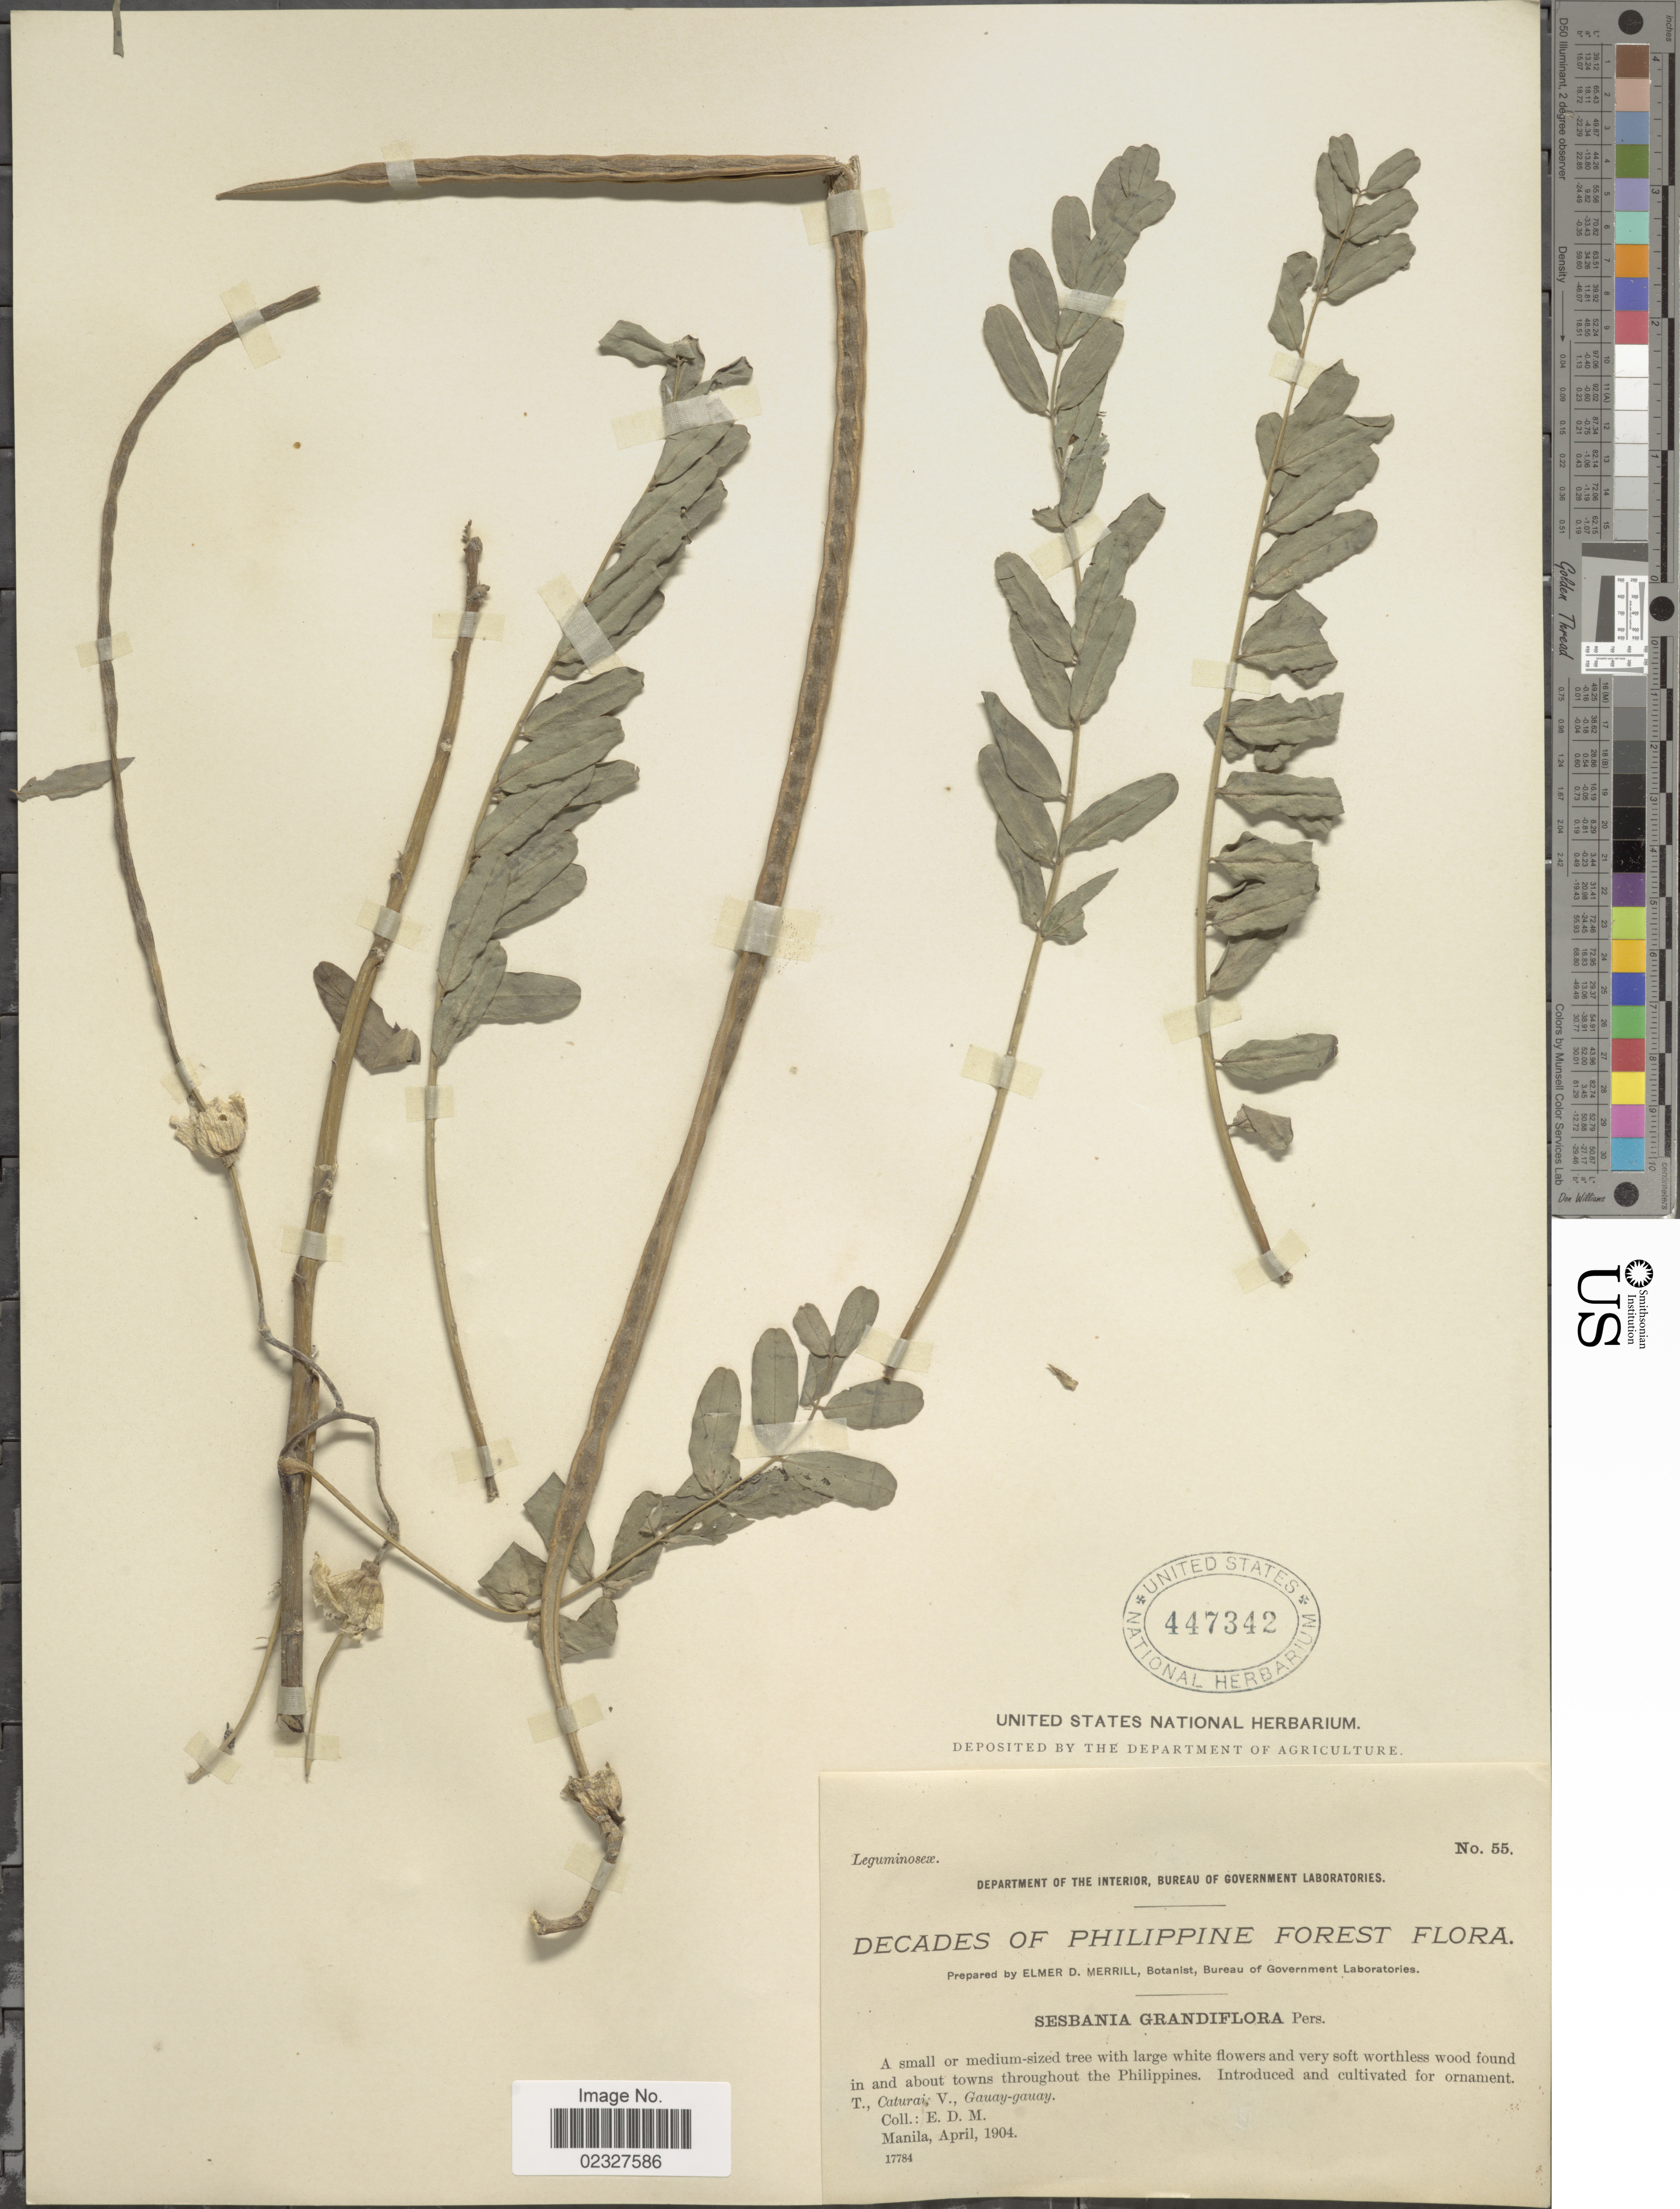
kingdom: Plantae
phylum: Tracheophyta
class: Magnoliopsida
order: Fabales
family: Fabaceae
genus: Sesbania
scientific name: Sesbania grandiflora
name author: (L.) Poir.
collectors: E. D. Merrill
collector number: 55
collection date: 1904-04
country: Philippines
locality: Philippine Forest, in and about towns throughout the Philippines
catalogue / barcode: US 447342